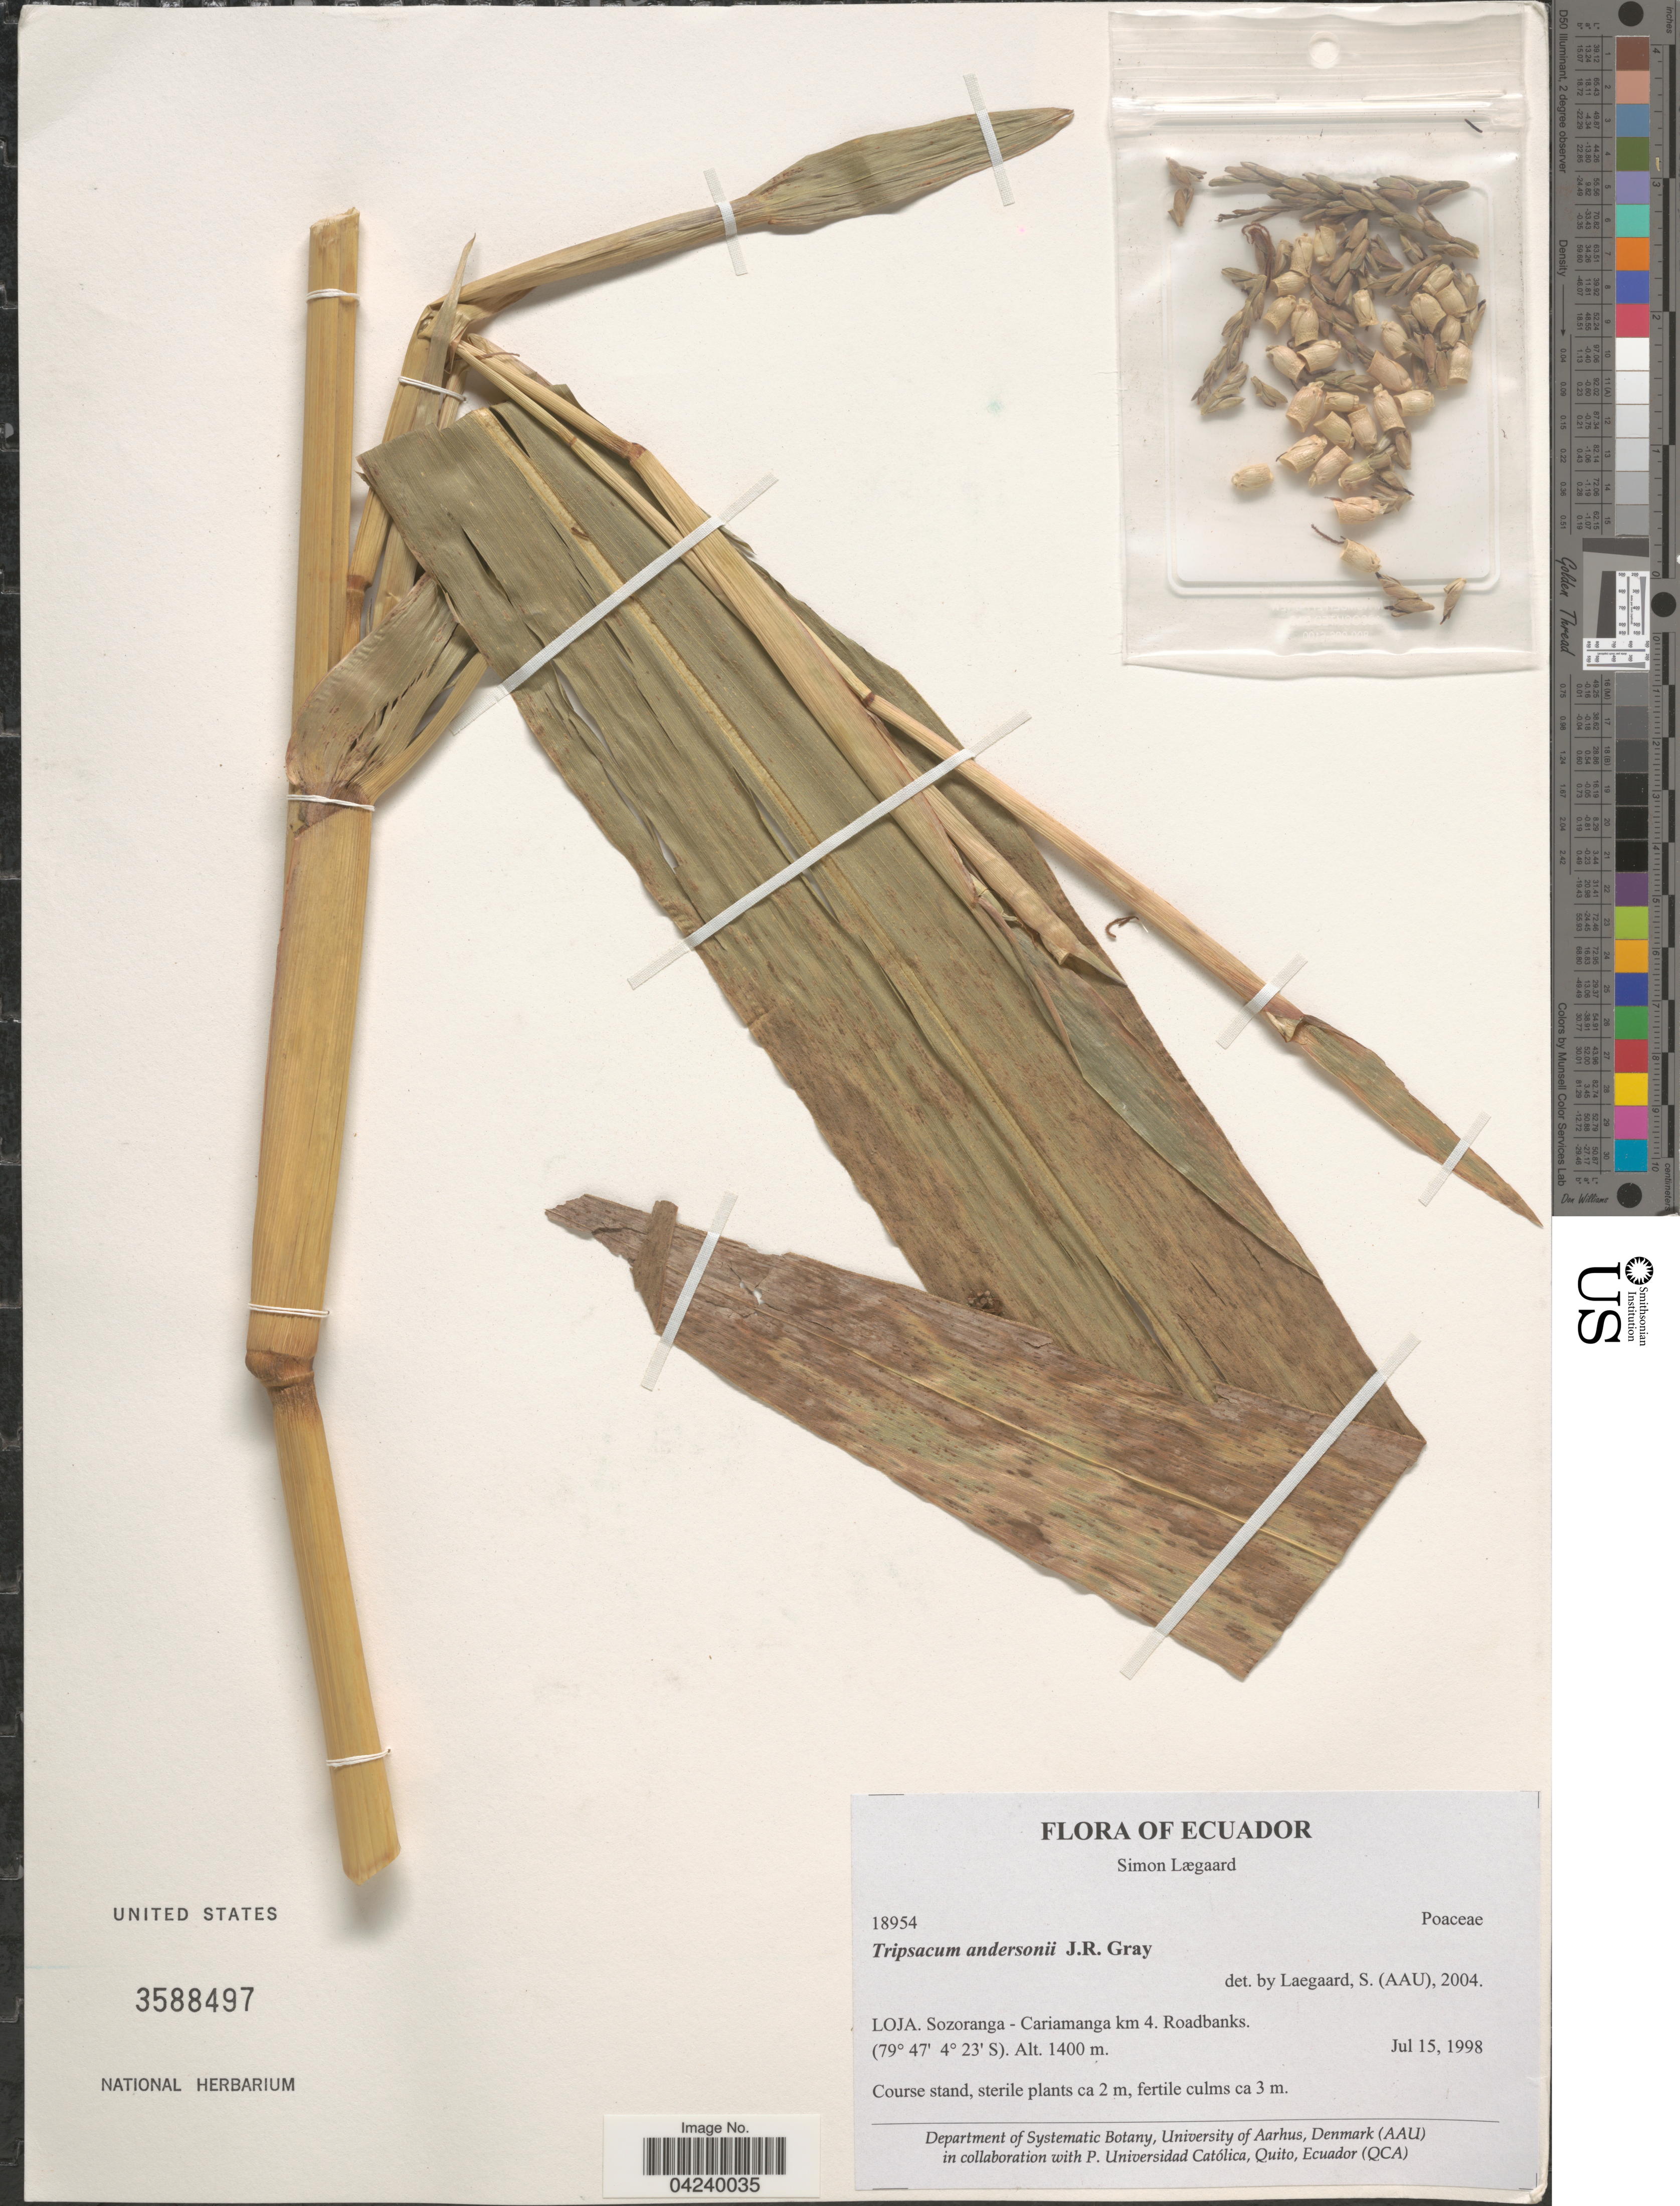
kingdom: Plantae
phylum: Tracheophyta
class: Liliopsida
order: Poales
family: Poaceae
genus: Tripsacum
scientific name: Tripsacum andersonii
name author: J.R. Gray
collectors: S. Lægaard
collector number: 18954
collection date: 1998-07-15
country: Ecuador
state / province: Loja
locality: Sozoranga - Cariamanga km 4. Roadbanks.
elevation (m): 1400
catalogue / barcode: US 3588497